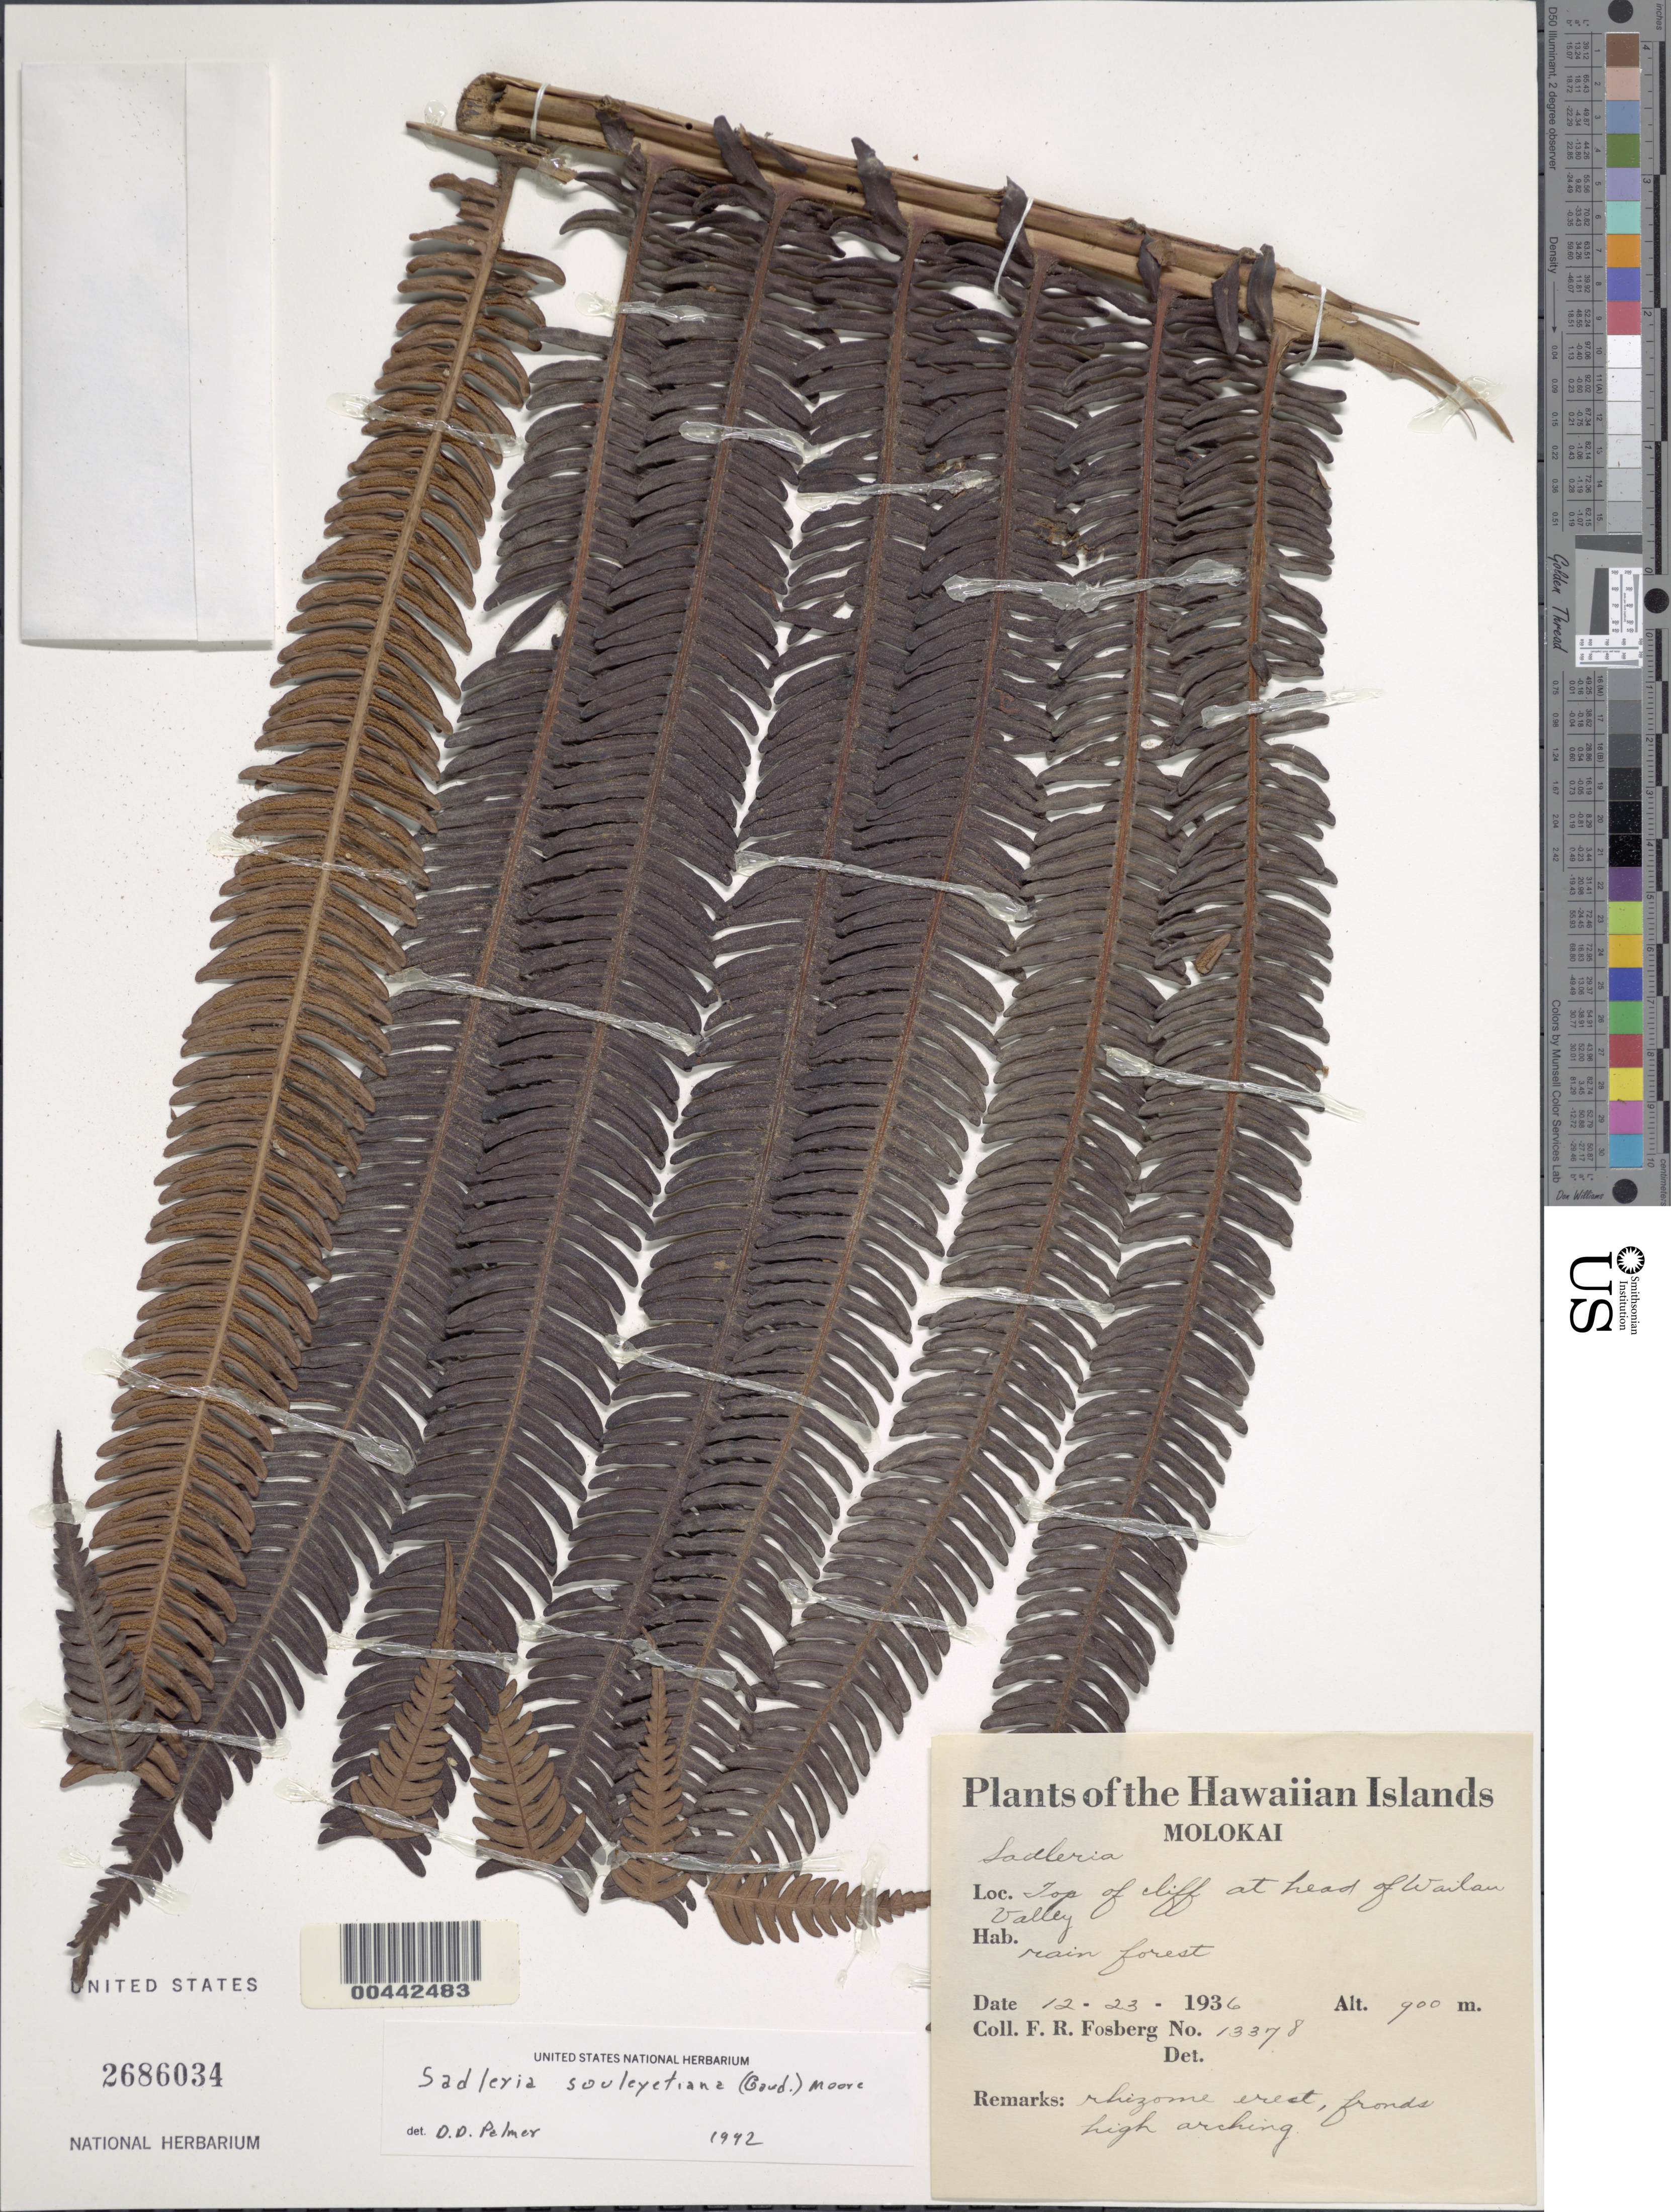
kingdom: Plantae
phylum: Tracheophyta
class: Polypodiopsida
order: Polypodiales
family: Blechnaceae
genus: Sadleria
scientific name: Sadleria souleytiana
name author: (Gaudich.) T. Moore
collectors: F. R. Fosberg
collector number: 13378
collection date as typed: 23 Dec 1936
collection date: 1936-12-23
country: United States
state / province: Hawaii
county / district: Maui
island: Moloka'i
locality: Top of cliff at head of Wailau Valley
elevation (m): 900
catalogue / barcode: US 2686034